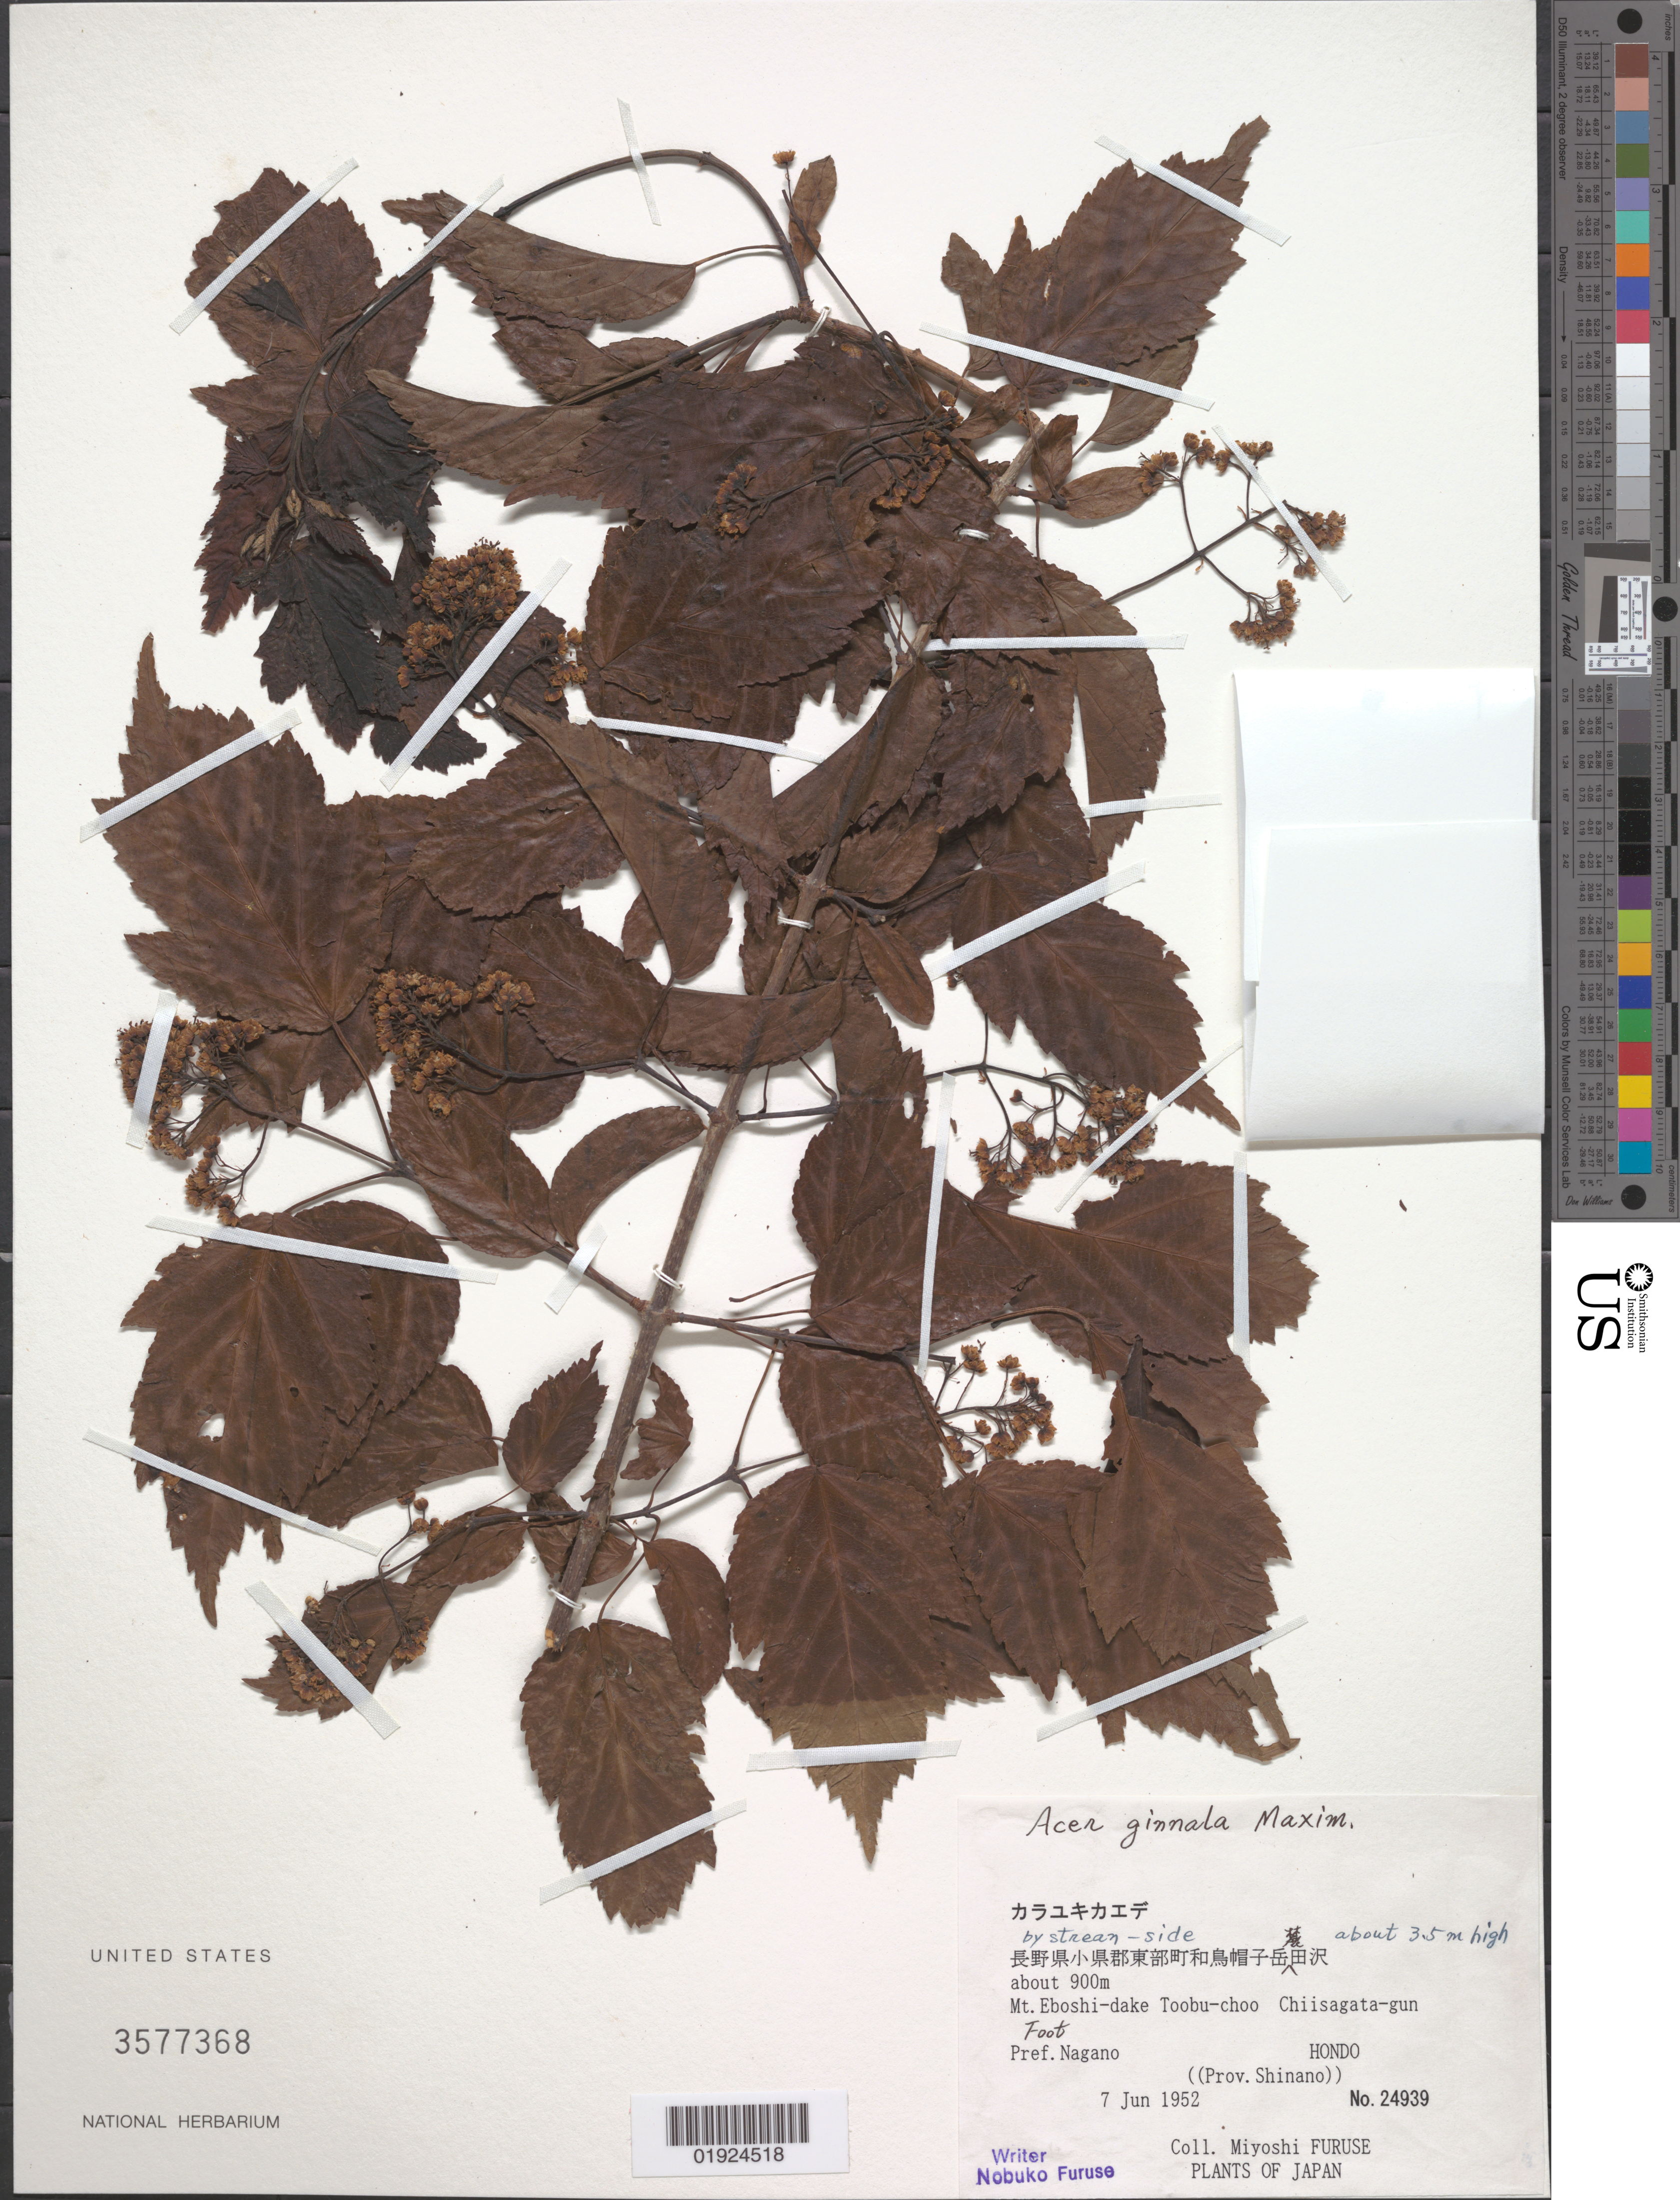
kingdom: Plantae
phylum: Tracheophyta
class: Magnoliopsida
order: Sapindales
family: Sapindaceae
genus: Acer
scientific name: Acer ginnala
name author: Maxim.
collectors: M. Furuse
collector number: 24939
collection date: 1952-06-07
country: Japan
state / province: Nagano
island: Honshu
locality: Mt. Eboshi-dake Toobu-choo Chiisagata-gun (Prov. Shinano)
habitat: By streamside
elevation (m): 900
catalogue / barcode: US 3577368